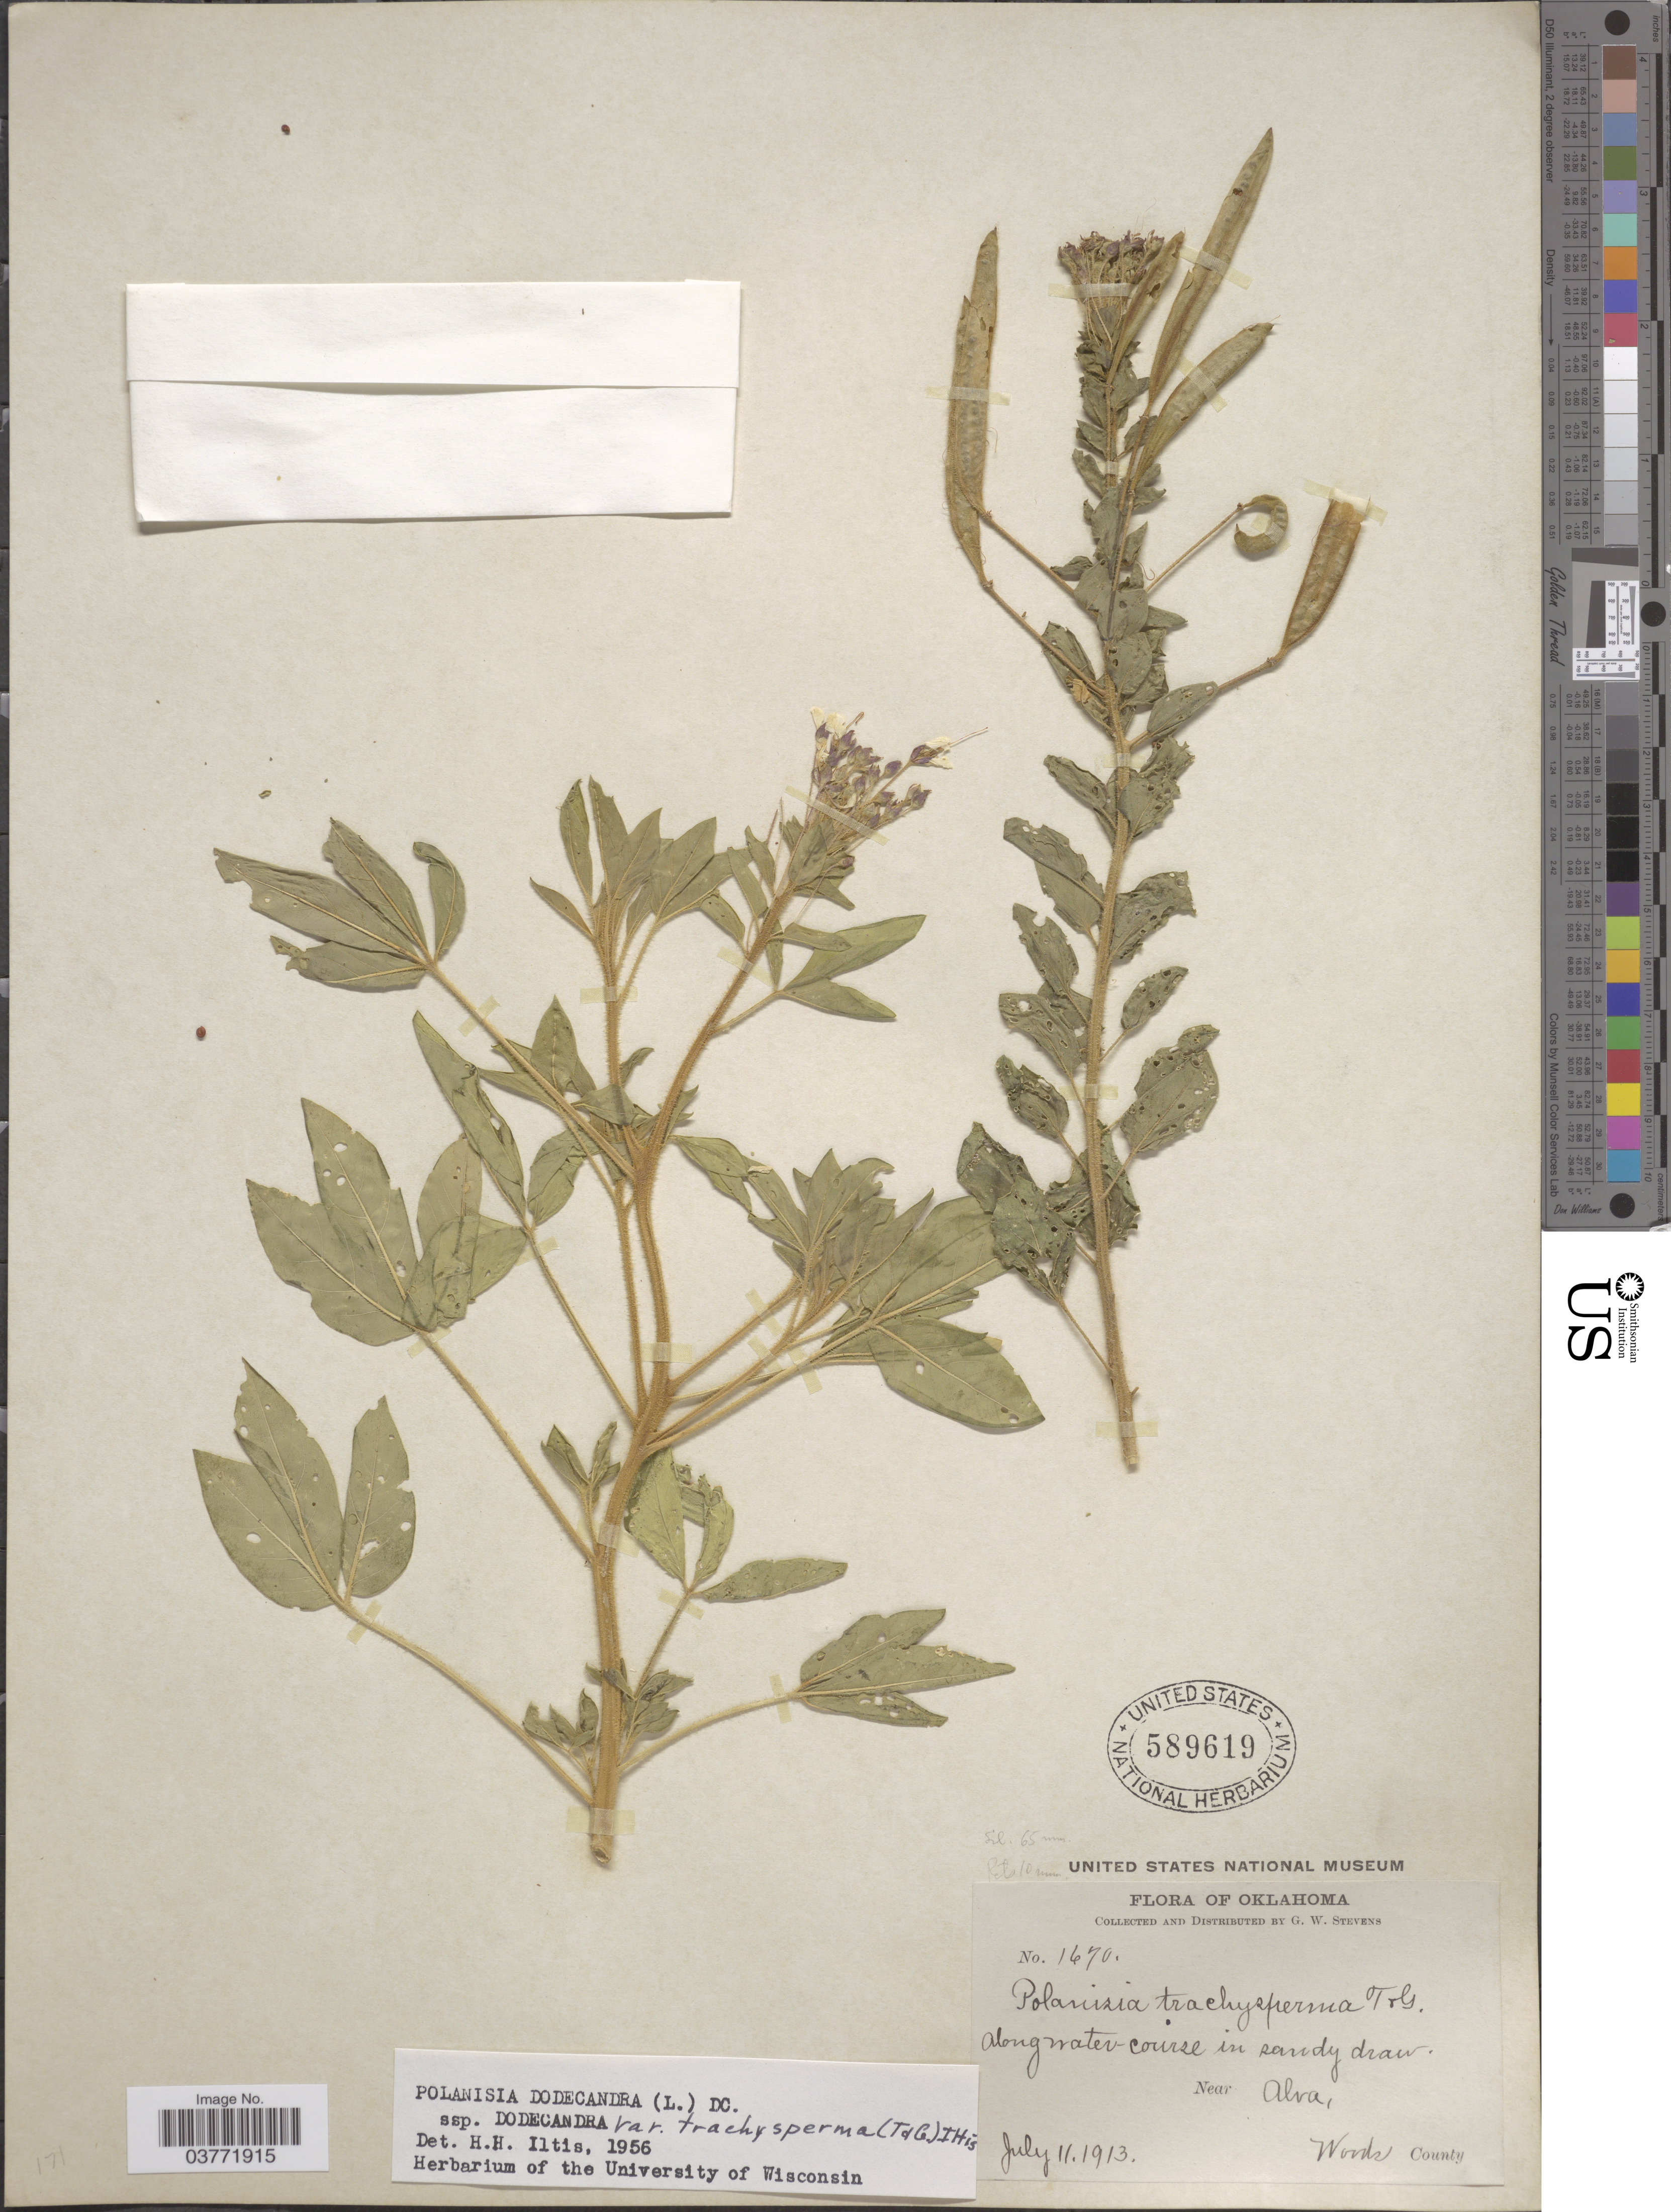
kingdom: Plantae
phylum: Tracheophyta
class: Magnoliopsida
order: Brassicales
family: Cleomaceae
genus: Polanisia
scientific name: Polanisia trachysperma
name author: Torr. & A. Gray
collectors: G. W. Stevens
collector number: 1670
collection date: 1913-07-11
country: United States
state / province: Oklahoma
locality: Along water course in sandy draw Near Alva. Woods County.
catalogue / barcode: US 589619